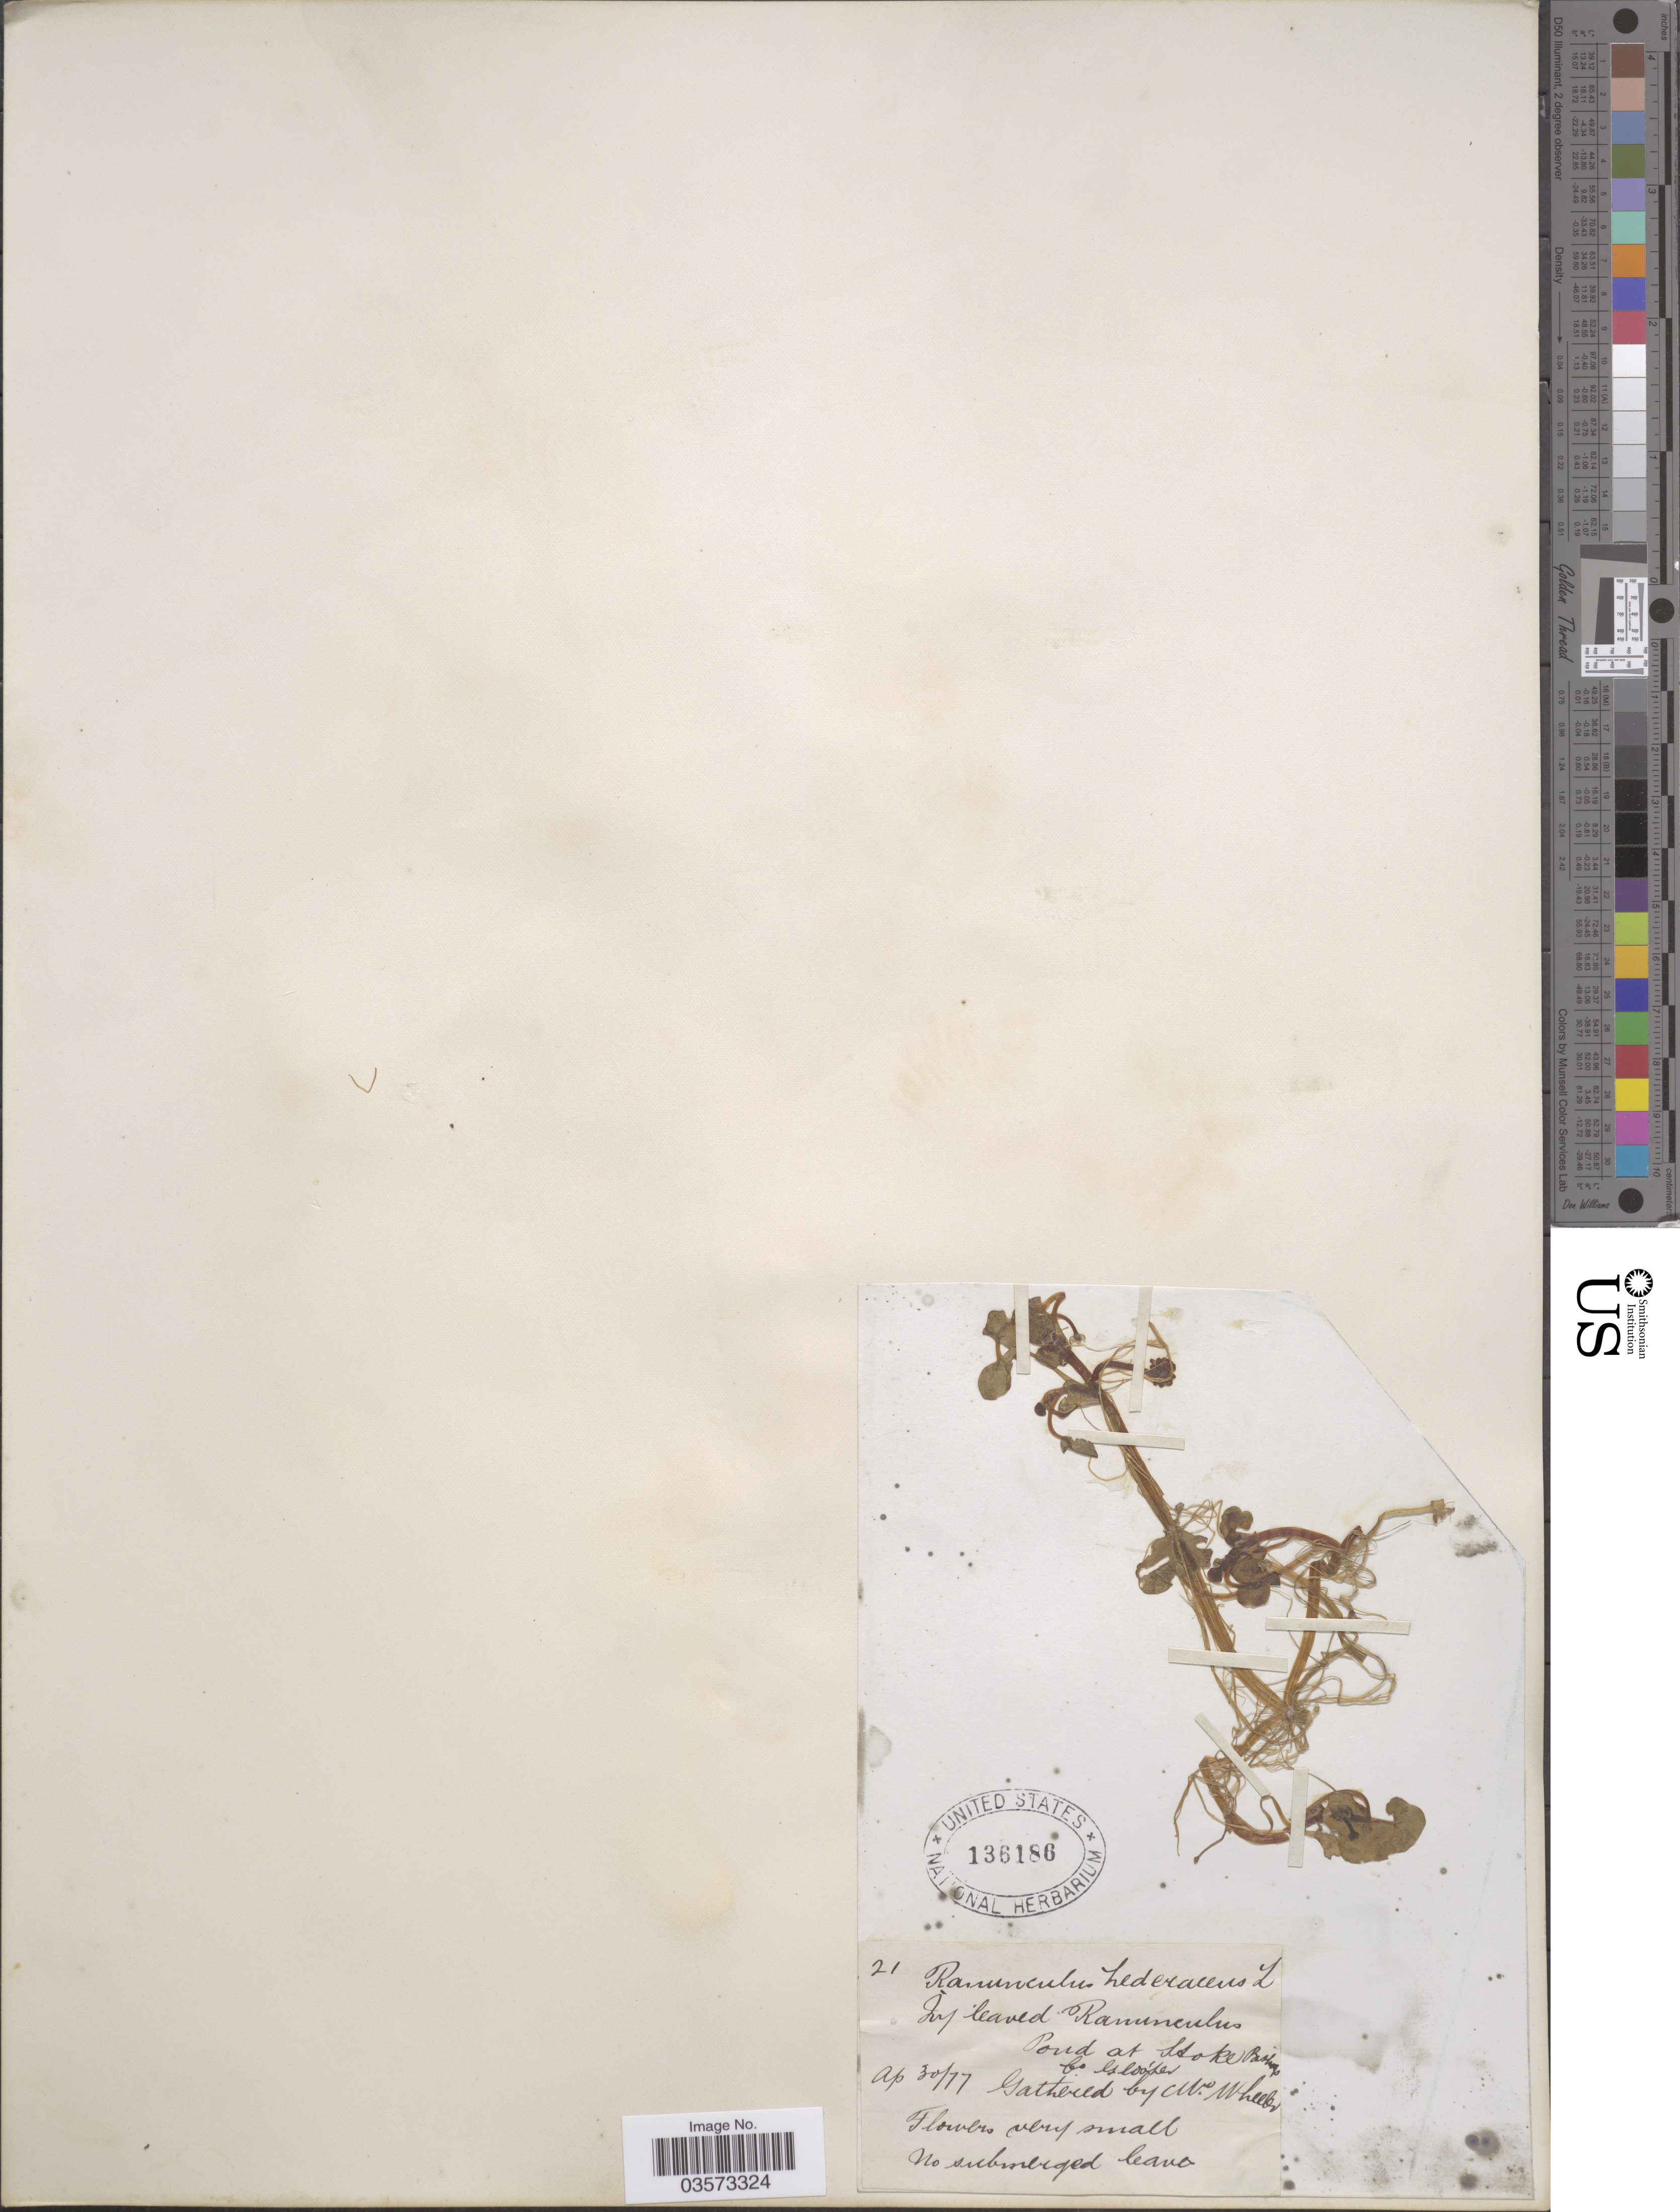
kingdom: Plantae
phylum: Tracheophyta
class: Magnoliopsida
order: Ranunculales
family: Ranunculaceae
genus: Ranunculus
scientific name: Ranunculus hederaceus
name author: L.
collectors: W. Wheeler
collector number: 21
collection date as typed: Transcribed d/m/y: 30/4/77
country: United Kingdom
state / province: England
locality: Pond at Stoke Bishop.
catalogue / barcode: US 136186